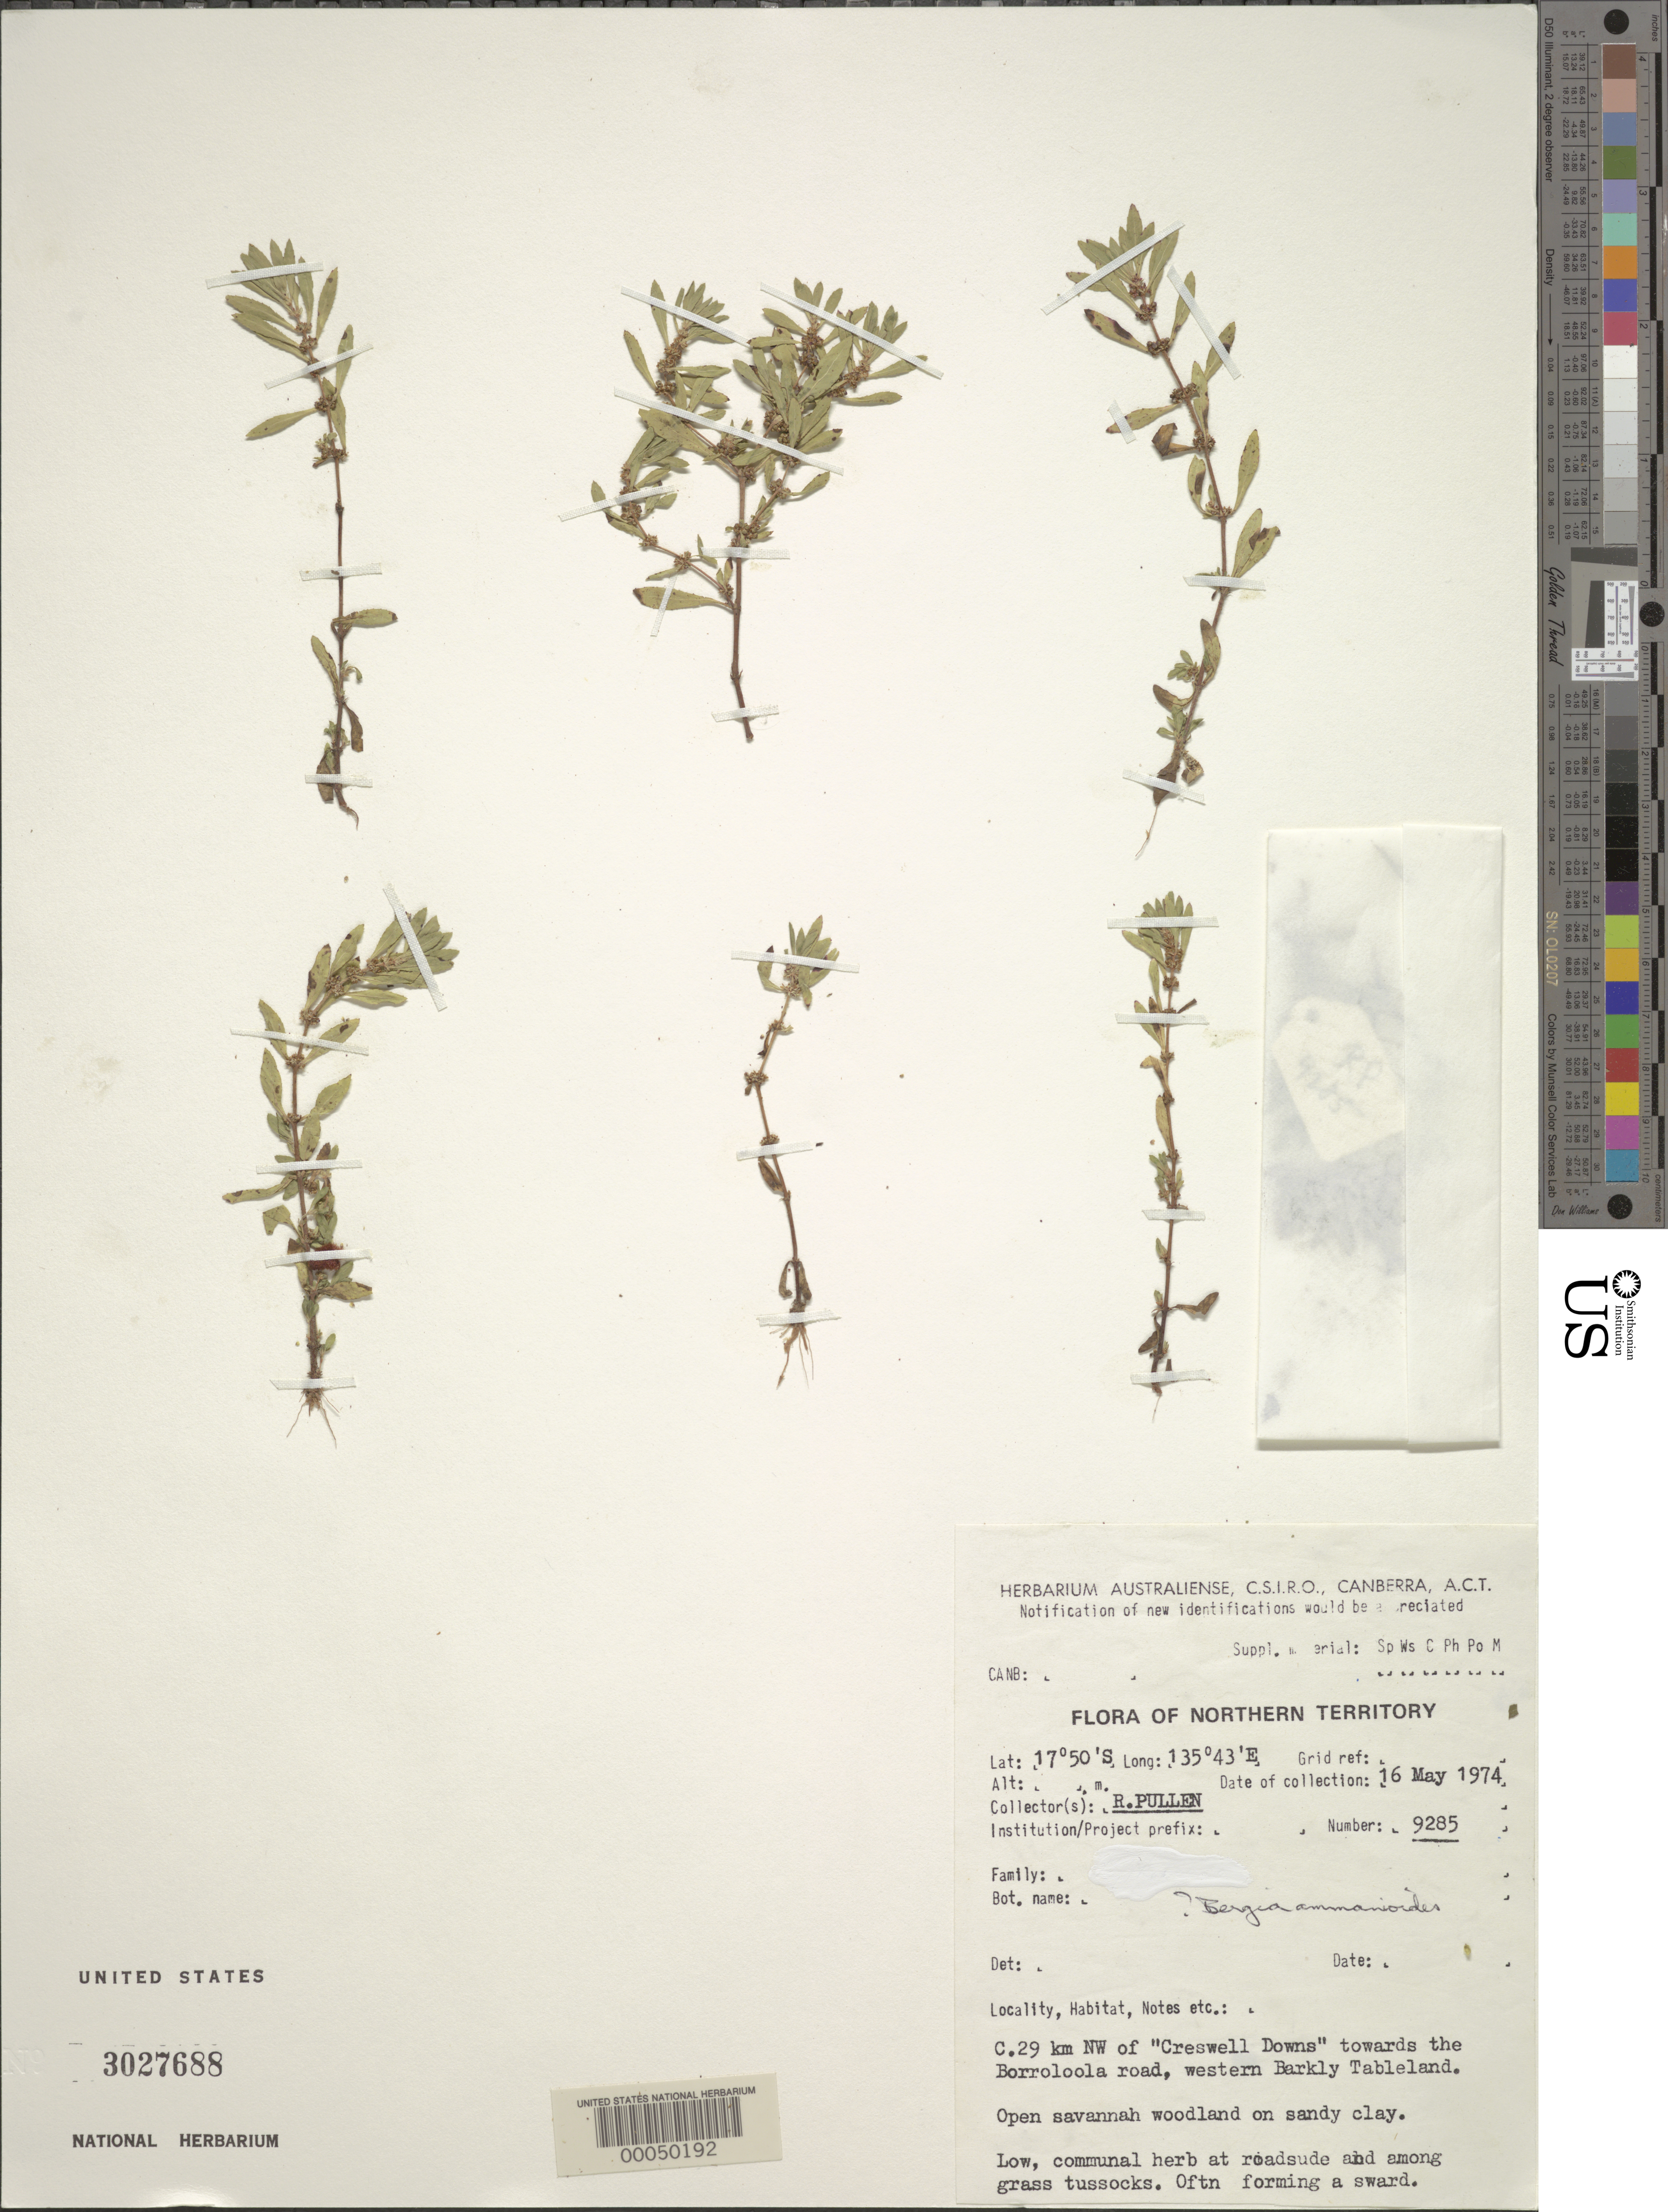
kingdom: Plantae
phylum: Tracheophyta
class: Magnoliopsida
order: Malpighiales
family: Elatinaceae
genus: Bergia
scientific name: Bergia ammannioides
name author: Roxb.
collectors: R. Pullen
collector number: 9285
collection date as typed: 16 May 1974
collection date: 1974-05-16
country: Australia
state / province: Northern Territory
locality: Canberra, ca. 29 km NW of "Creswell Downs" towards Borroloola road, western Barkly Tableland.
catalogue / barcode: US 3027688